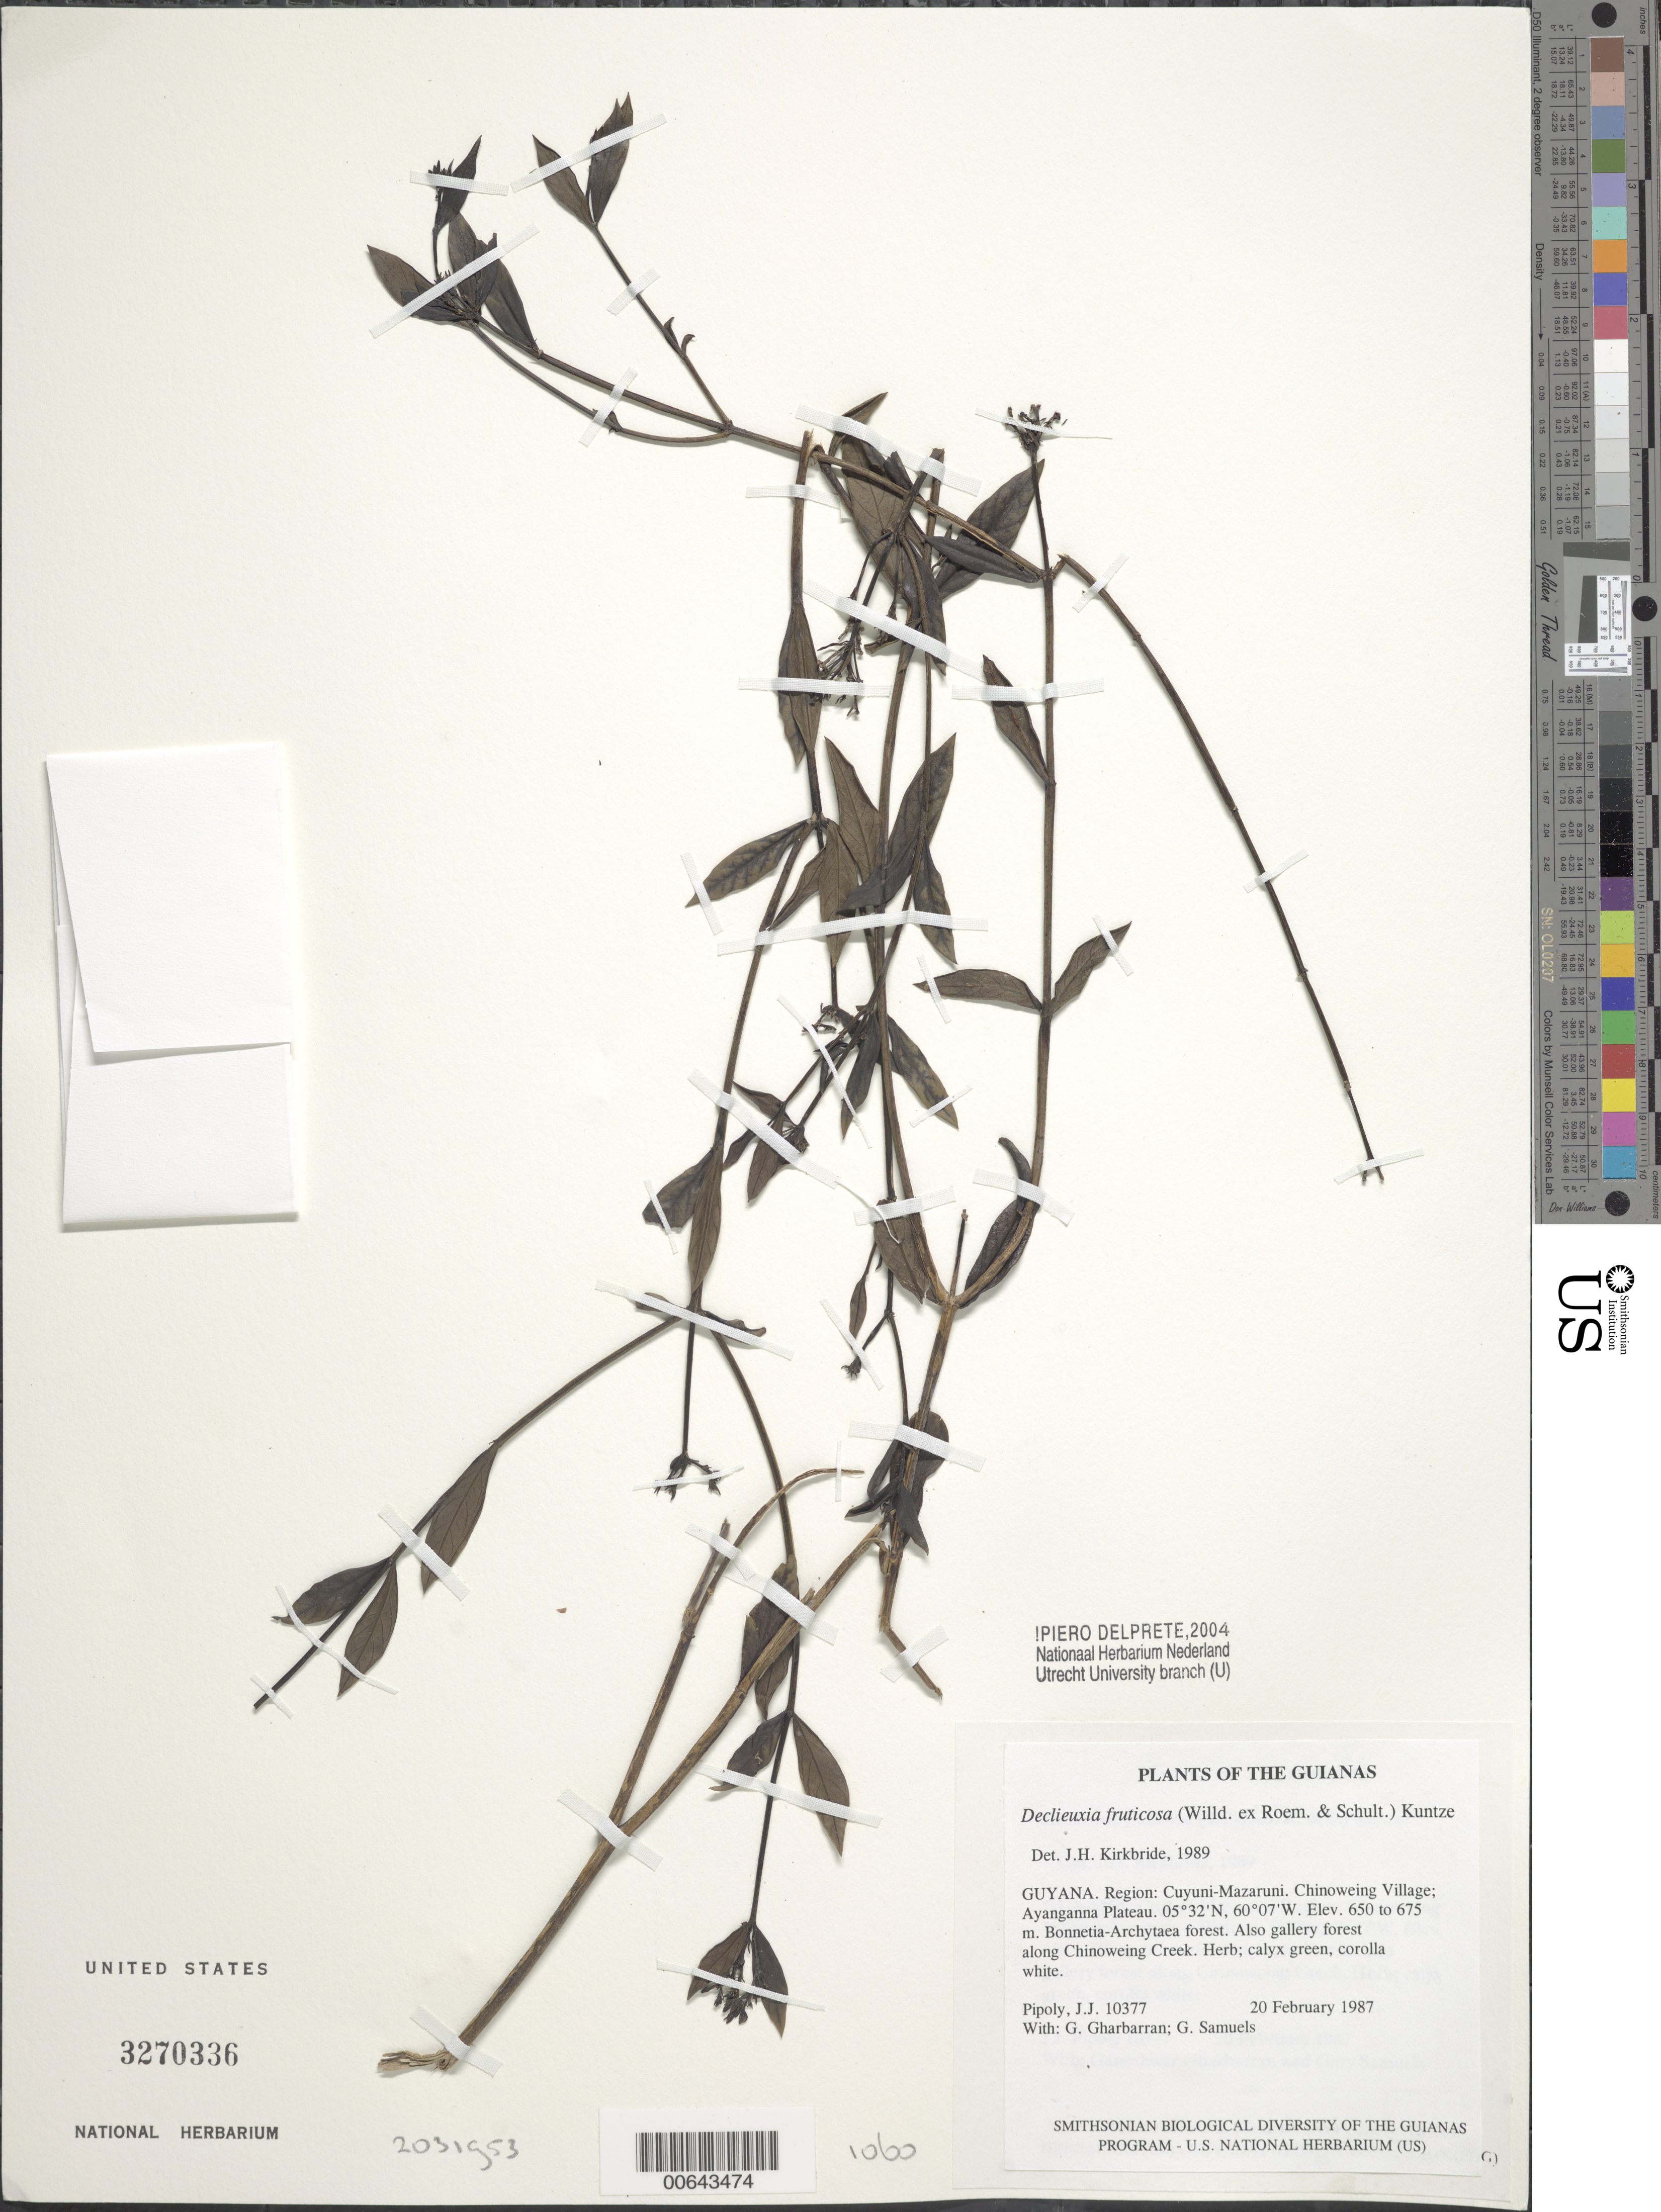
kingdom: Plantae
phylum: Tracheophyta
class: Magnoliopsida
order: Gentianales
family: Rubiaceae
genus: Declieuxia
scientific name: Declieuxia fruticosa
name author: (Willd. ex Roem. & Schult.) Kuntze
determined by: Kirkbride, J. H.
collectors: J. J. Pipoly, G. Gharbarran & G. Samuels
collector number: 10377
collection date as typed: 20 February 1987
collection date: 1987-02-20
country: Guyana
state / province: Cuyuni-Mazaruni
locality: Chinoweing Village; Ayanganna Plateau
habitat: Bonnetia-Archytaea forest. Also gallery forest along Chinoweing Creek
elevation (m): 650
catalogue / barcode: US 3270336